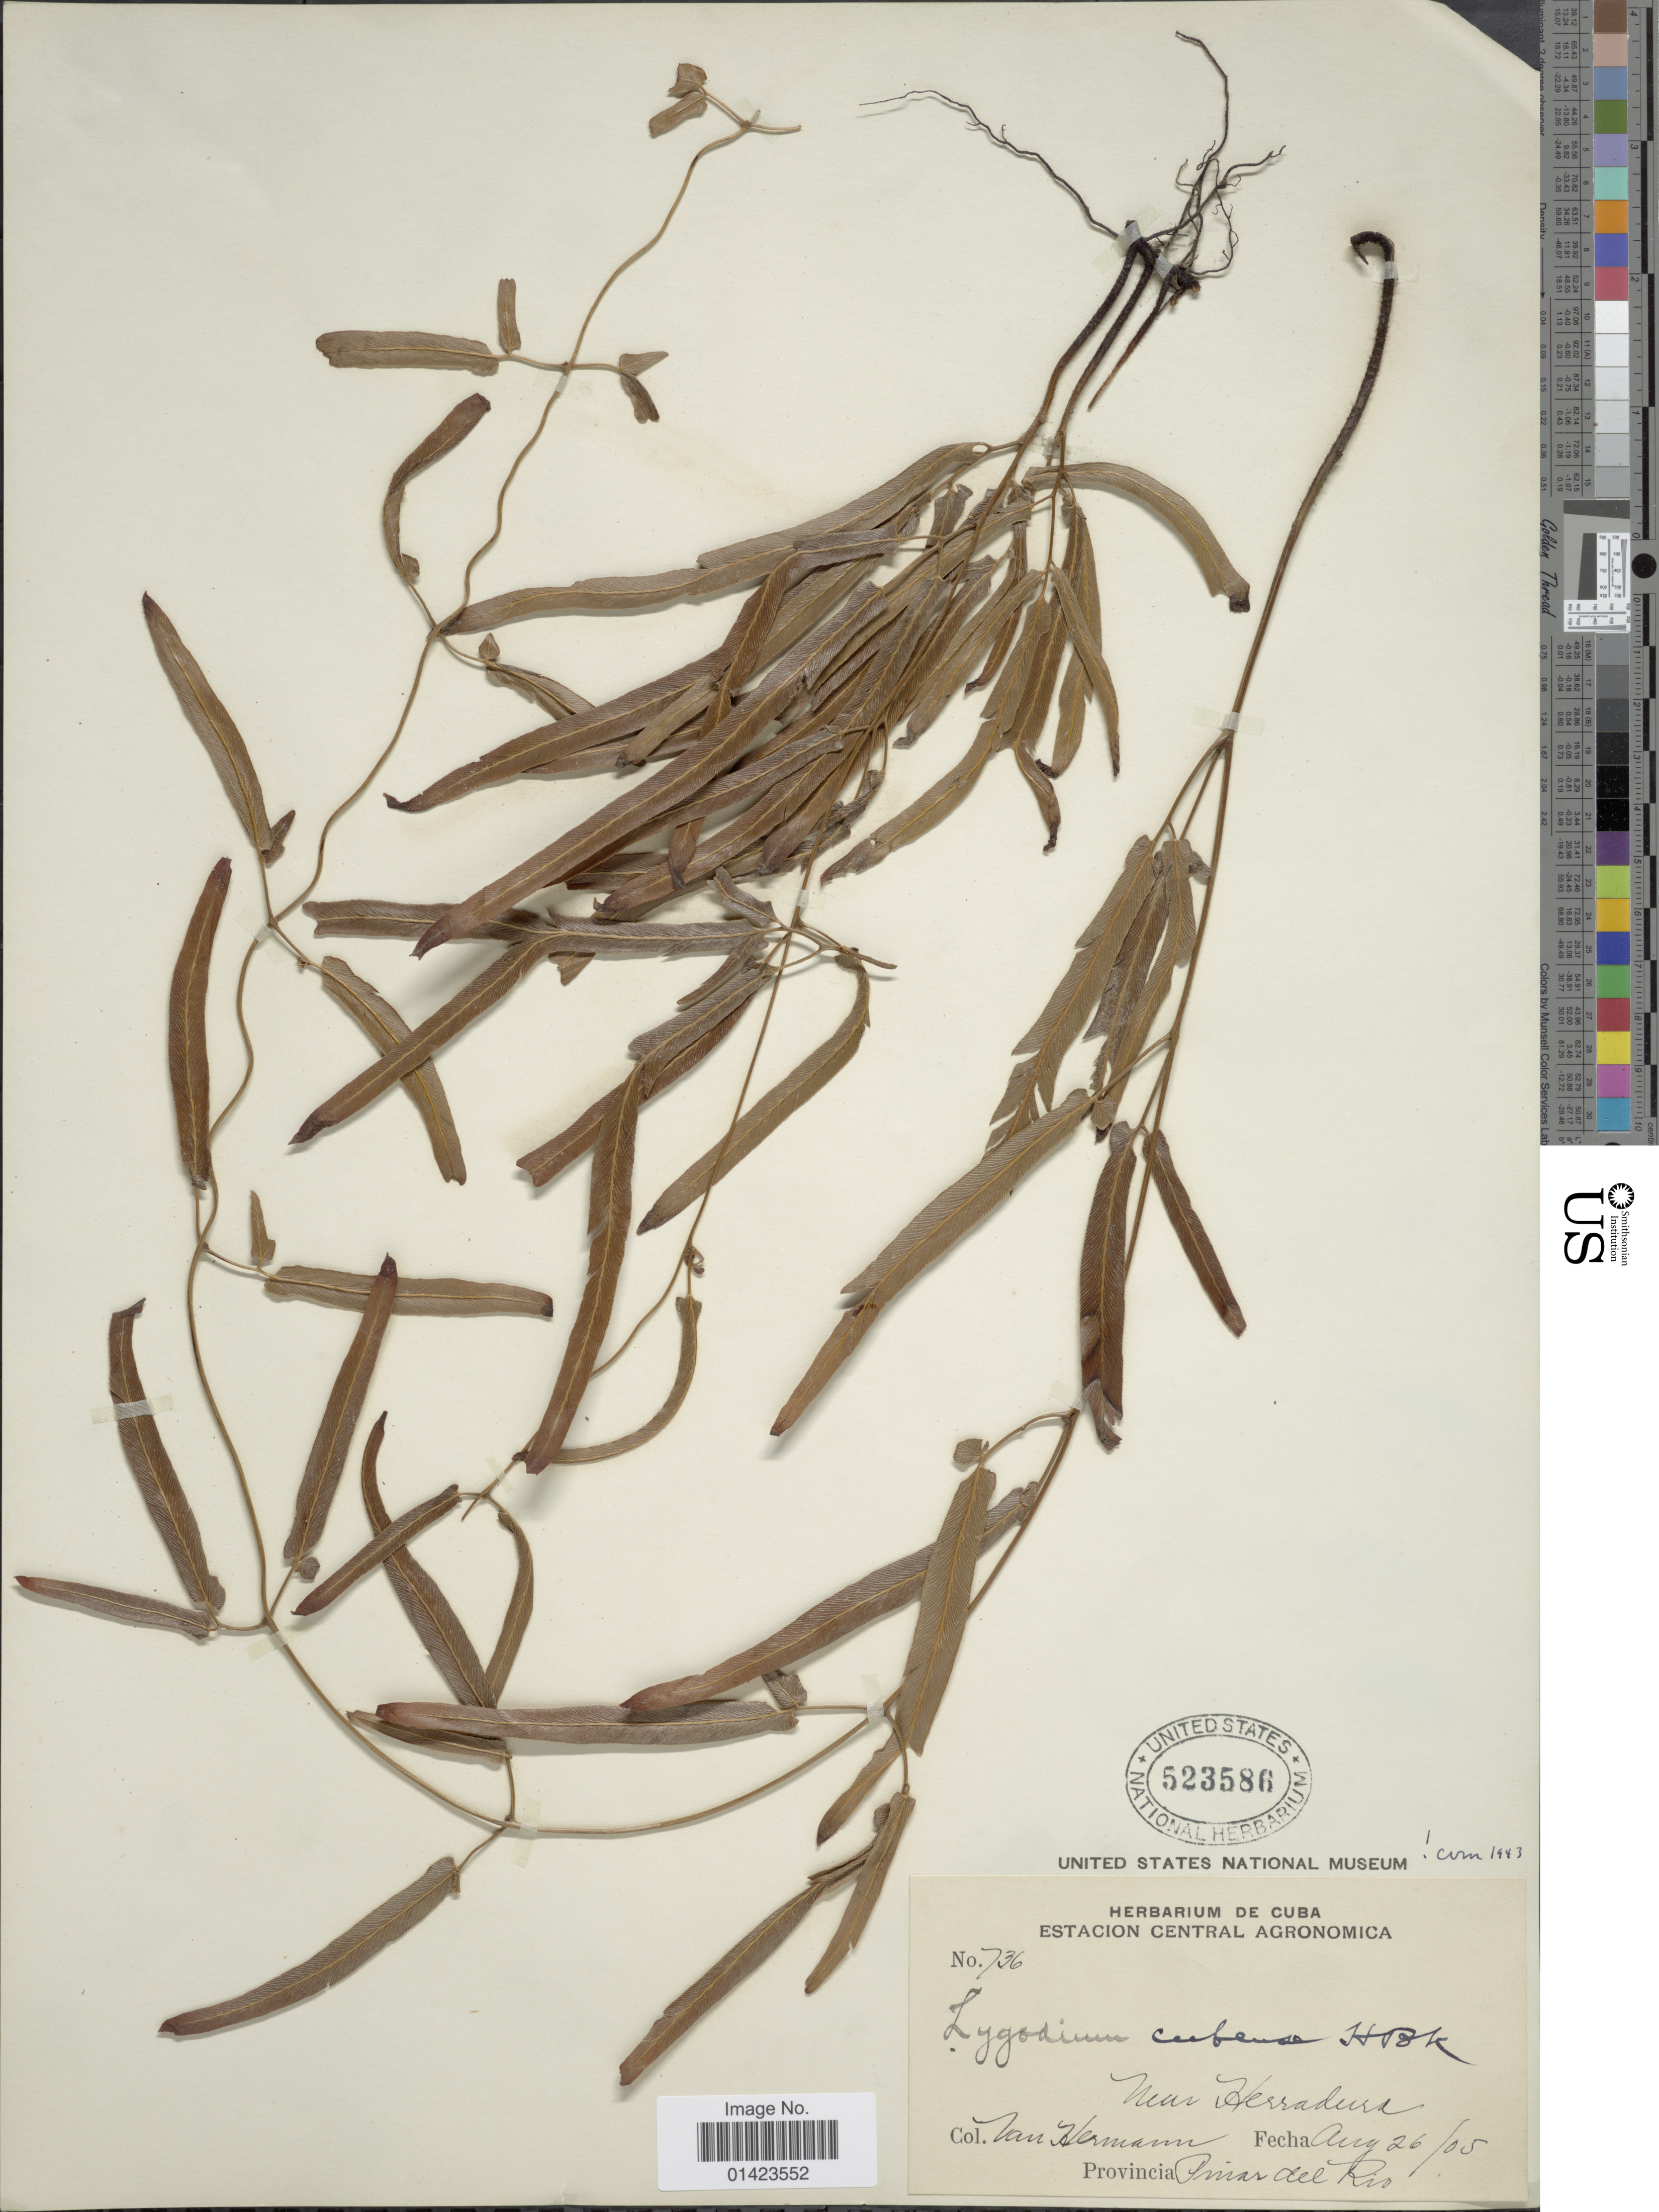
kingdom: Plantae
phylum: Tracheophyta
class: Polypodiopsida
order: Schizaeales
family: Lygodiaceae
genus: Lygodium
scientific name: Lygodium cubense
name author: Kunth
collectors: Van Hermann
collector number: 736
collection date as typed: Transcribed d/m/y: 26/8/5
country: Cuba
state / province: Pinar del Río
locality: Near Herradura. Provincia Pinar del Rio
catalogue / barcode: US 523586